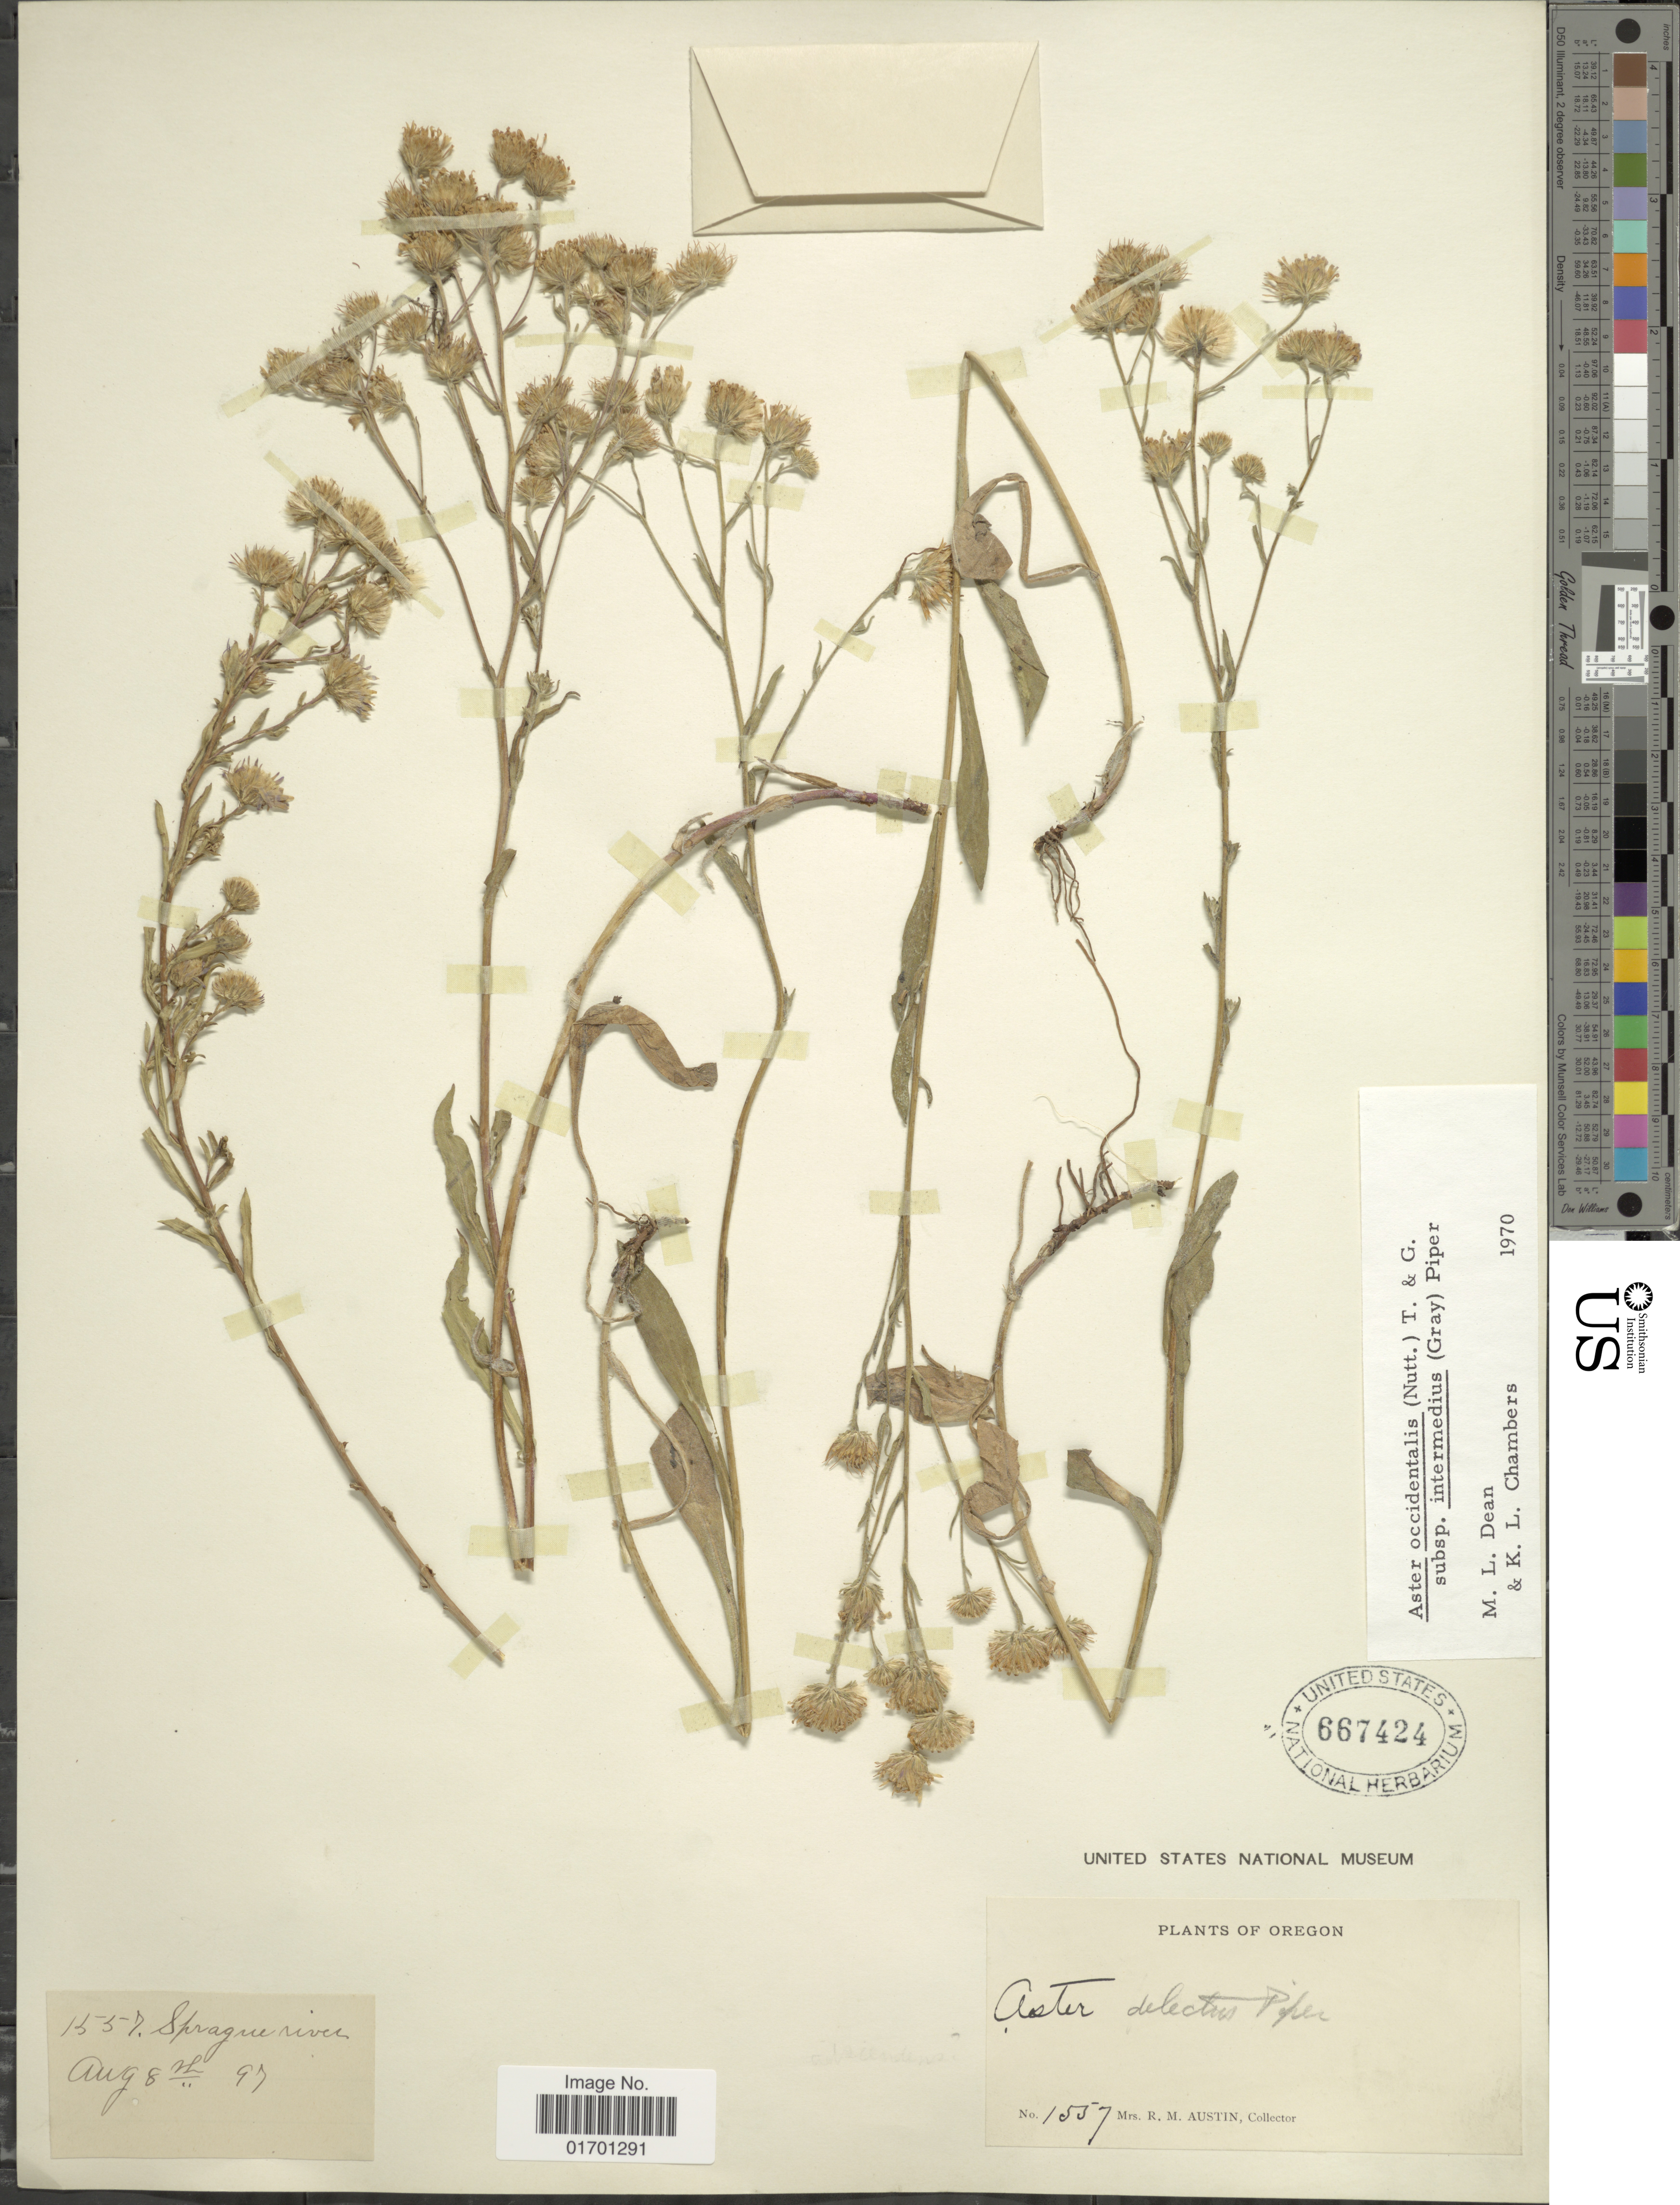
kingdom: Plantae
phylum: Tracheophyta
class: Magnoliopsida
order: Asterales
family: Asteraceae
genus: Symphyotrichum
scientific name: Symphyotrichum spathulatum var. intermedium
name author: (A. Gray) G.L. Nesom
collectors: R. Austin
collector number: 1557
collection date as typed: Transcribed d/m/y: 8/8/97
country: United States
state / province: Oregon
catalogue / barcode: US 667424